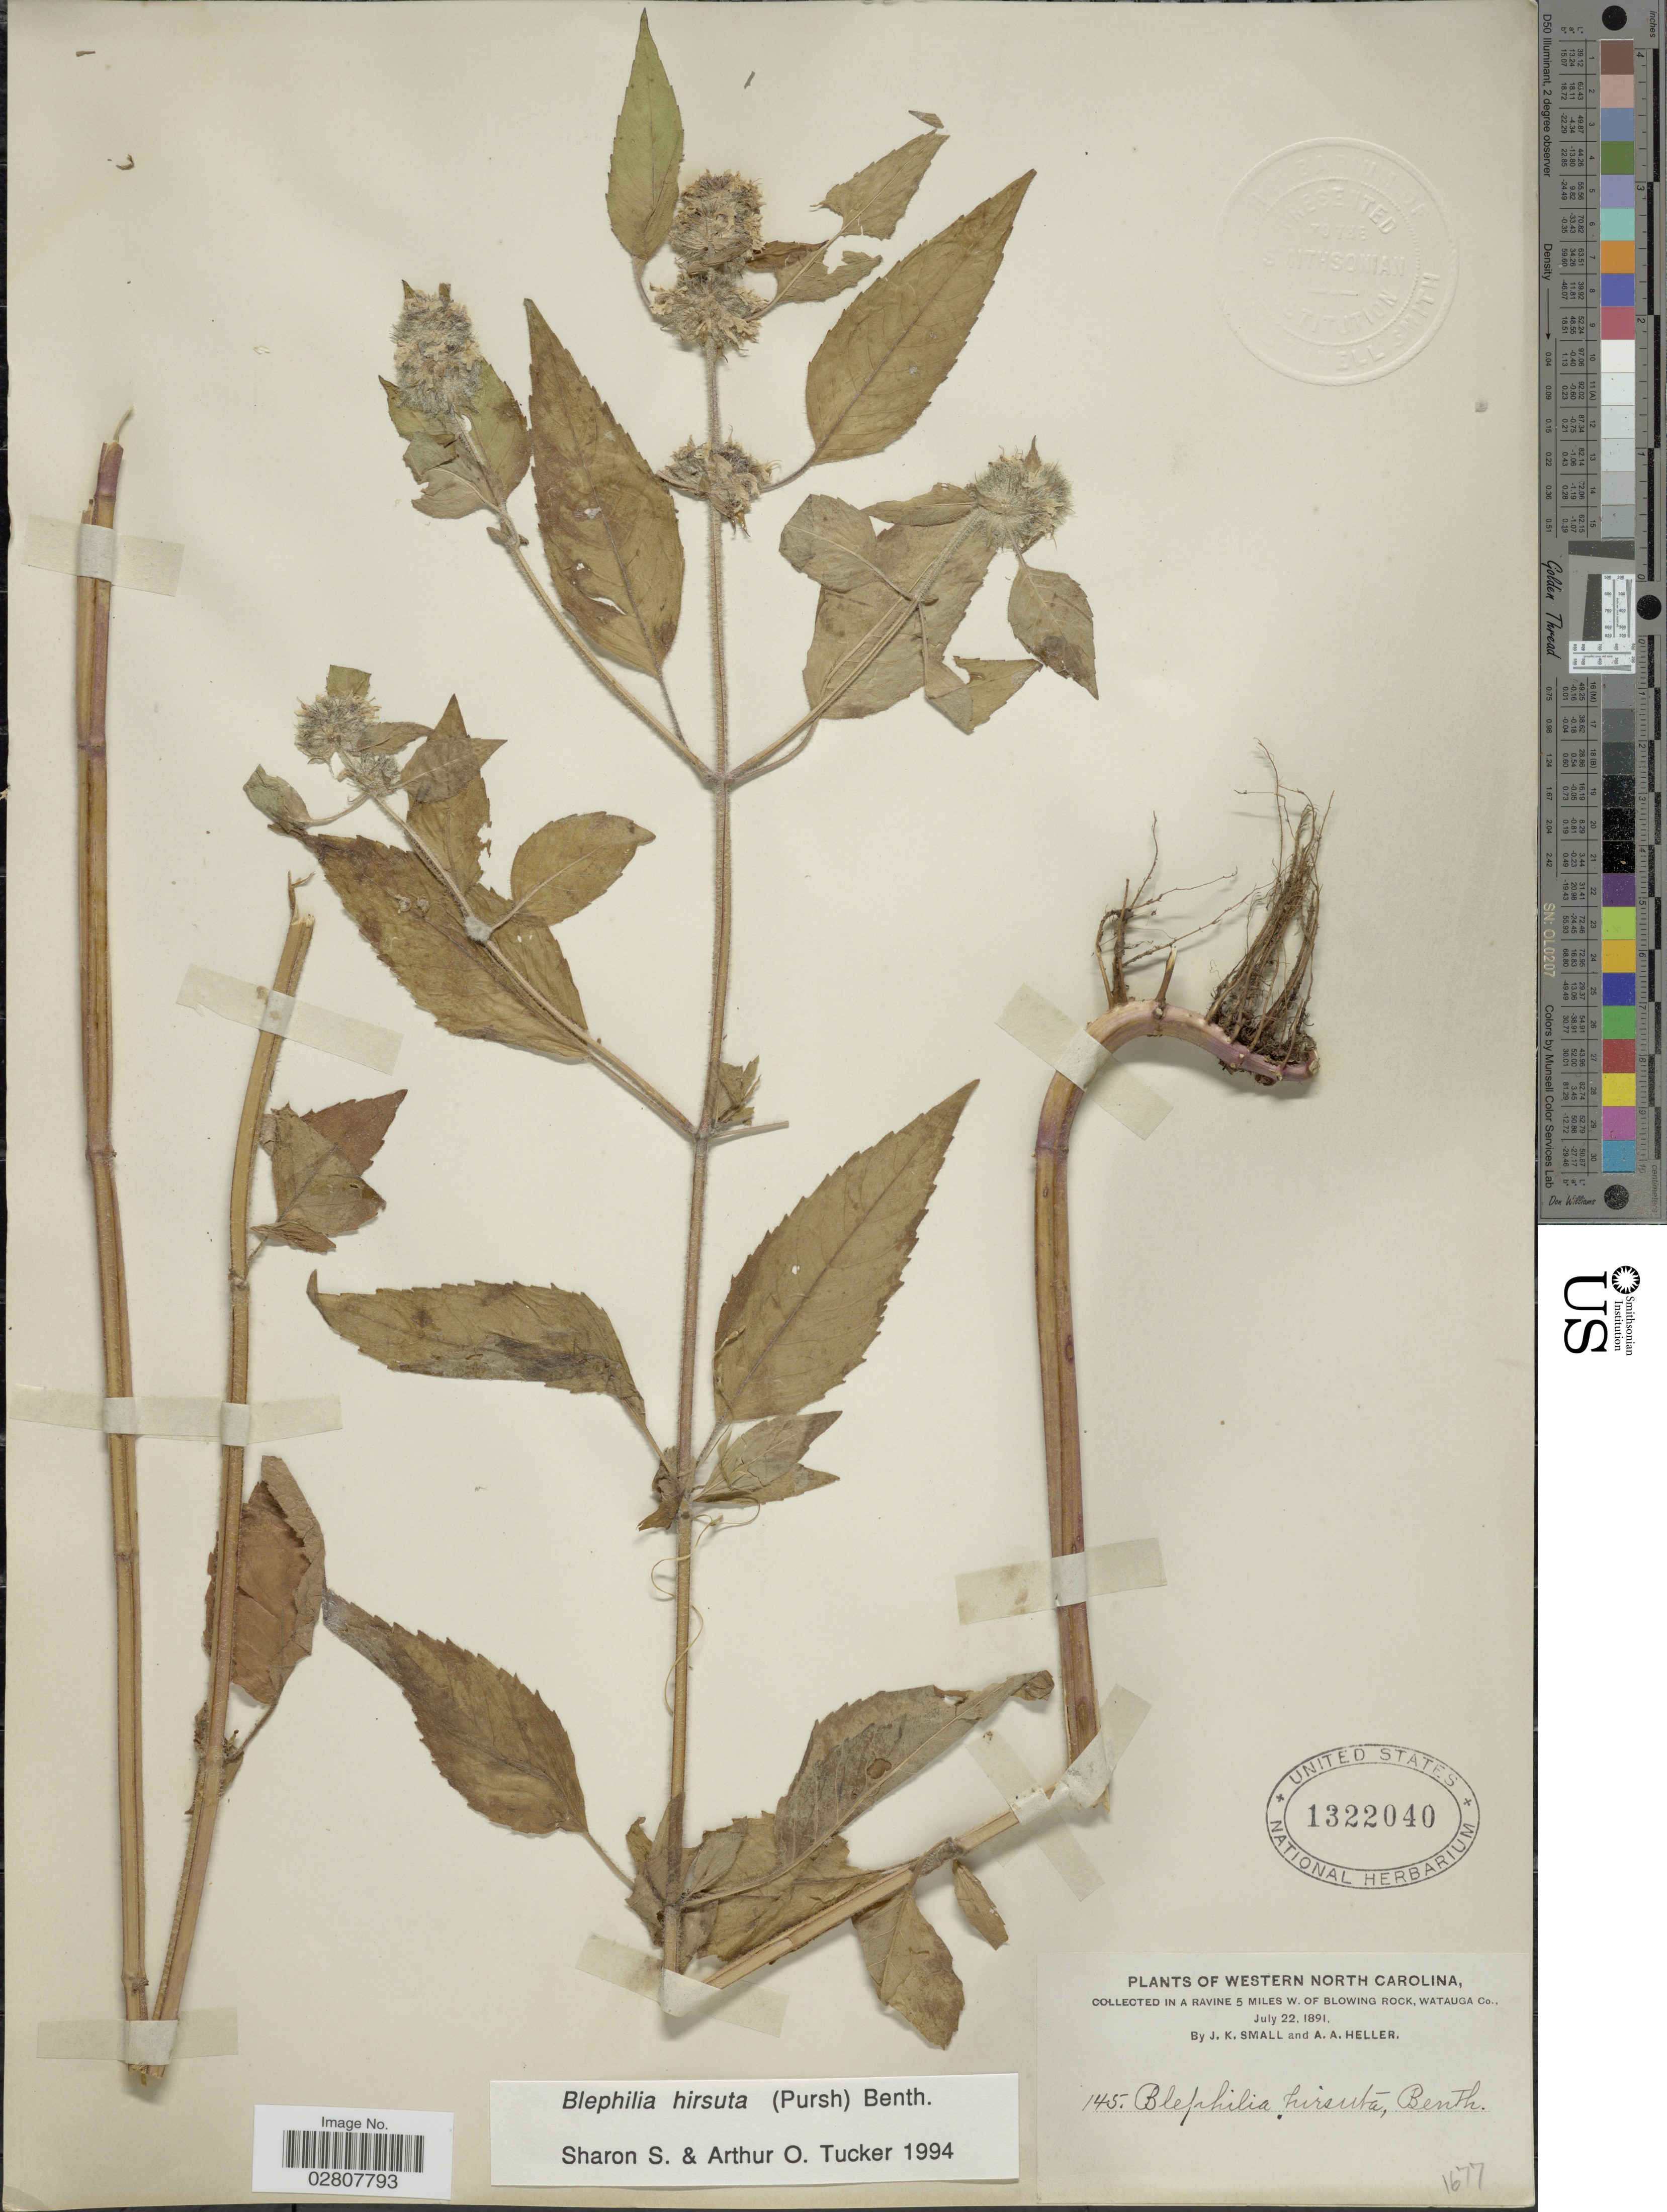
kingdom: Plantae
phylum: Tracheophyta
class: Magnoliopsida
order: Lamiales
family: Lamiaceae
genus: Blephilia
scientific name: Blephilia hirsuta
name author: (Pursh) Benth.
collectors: J. K. Small & A. A. Heller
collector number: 145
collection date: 1891-07-22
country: United States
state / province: North Carolina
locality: Western North Carolina. In a ravine 5 miles W. of Blowing Rock, Watauga Co.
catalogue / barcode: US 1322040